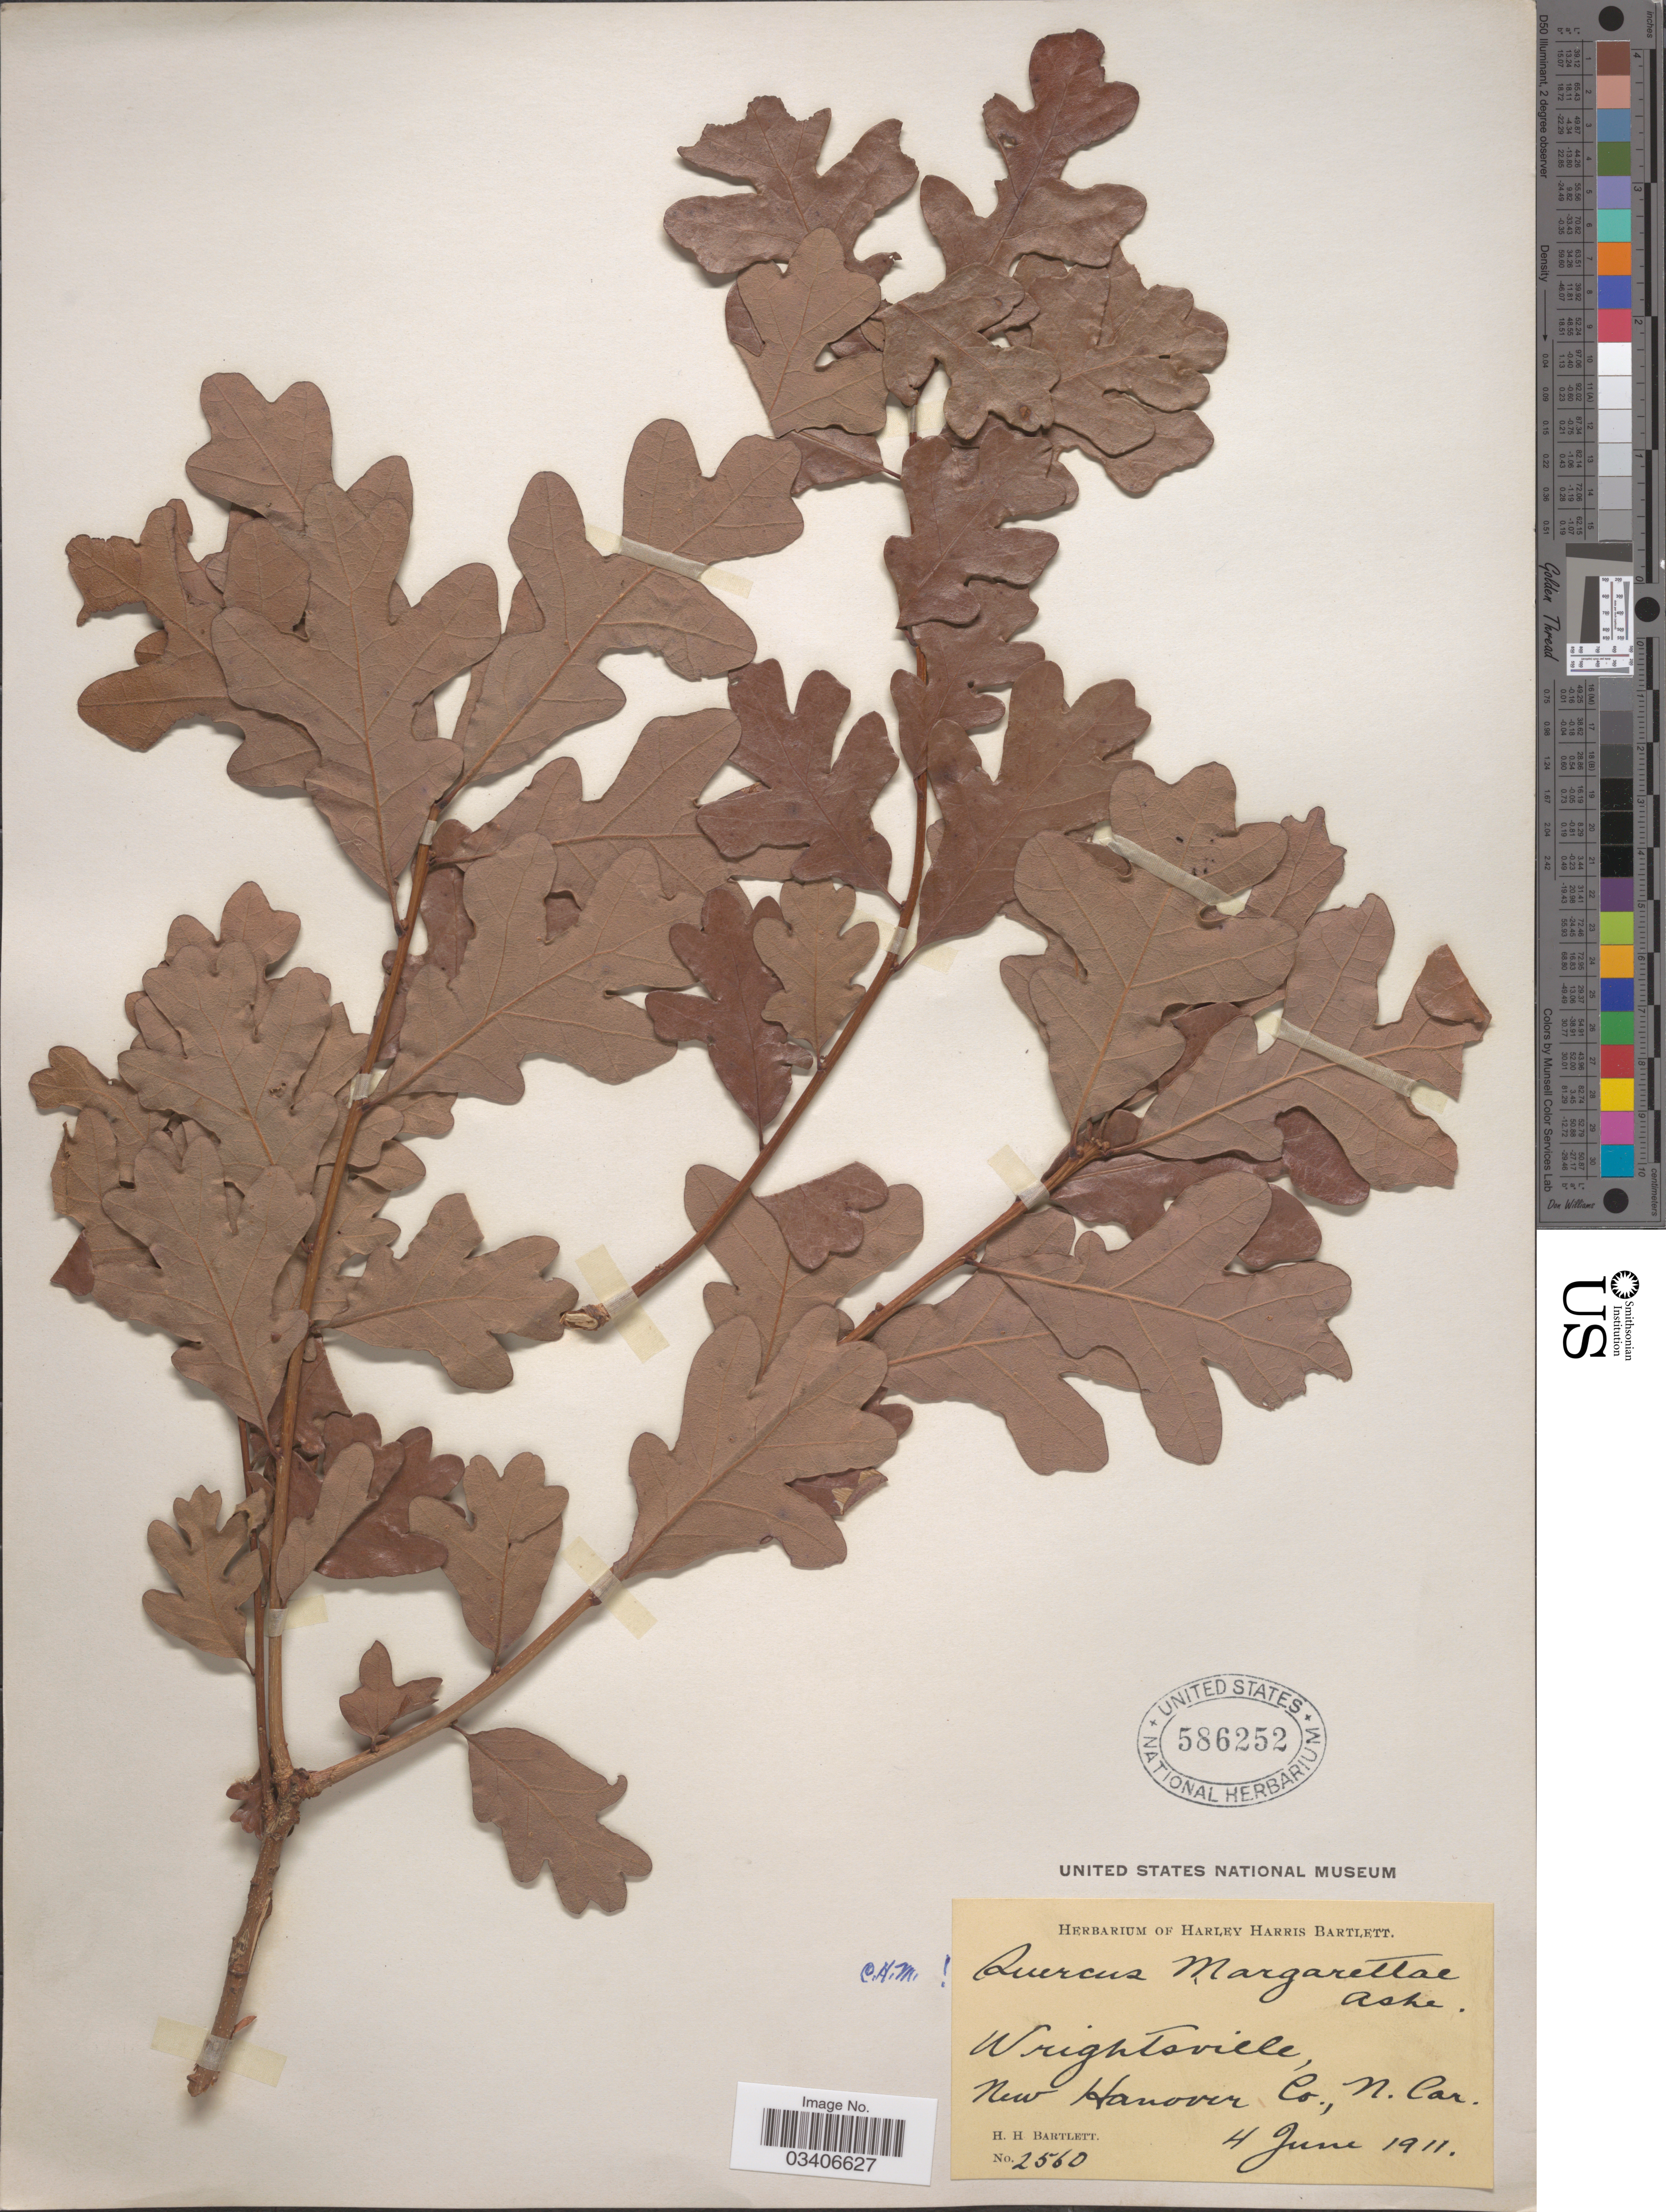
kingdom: Plantae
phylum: Tracheophyta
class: Magnoliopsida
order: Fagales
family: Fagaceae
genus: Quercus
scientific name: Quercus margarettae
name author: Ashe ex Small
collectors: H. H. Bartlett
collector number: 2560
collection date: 1911-06-04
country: United States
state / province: North Carolina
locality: Wrightsville, New Hanover Co.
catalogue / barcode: US 586252